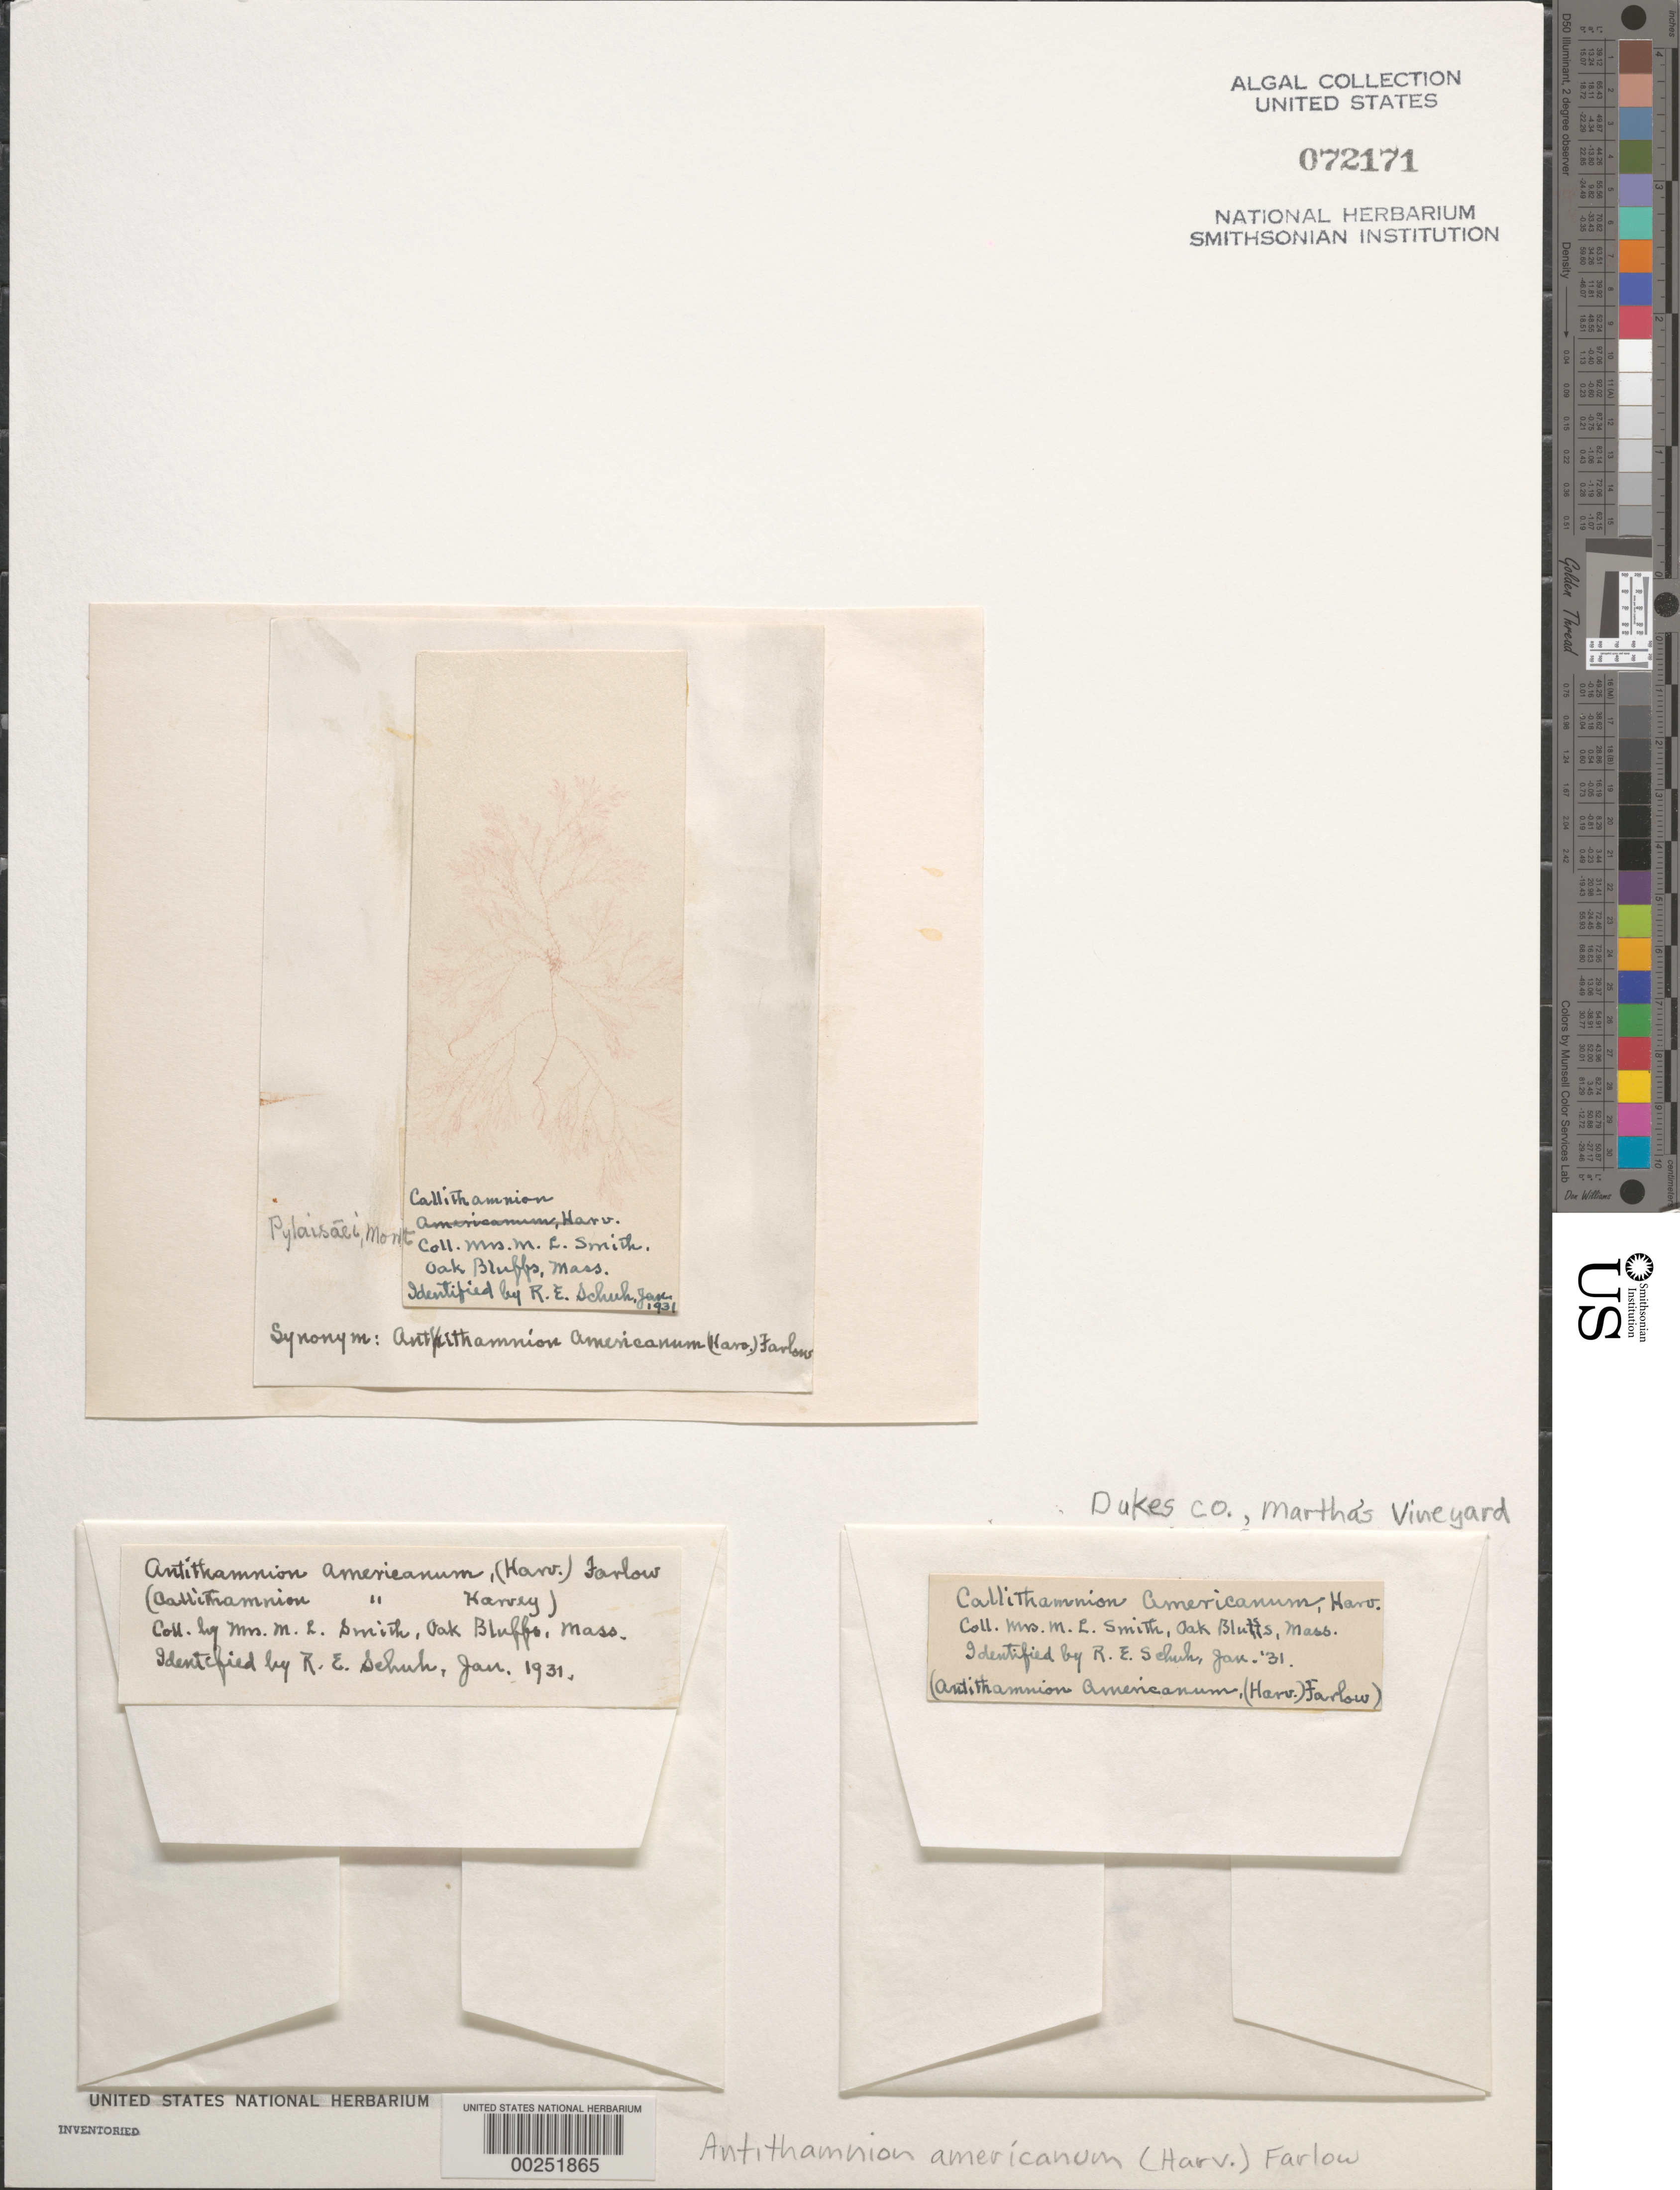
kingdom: Plantae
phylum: Rhodophyta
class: Florideophyceae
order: Ceramiales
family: Ceramiaceae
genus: Scagelia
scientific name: Scagelia americana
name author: (Harv.) A. Athanasiadis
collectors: M. Smith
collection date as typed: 19--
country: United States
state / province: Massachusetts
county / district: Dukes County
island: Martha's Vineyard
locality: Oak Bluffs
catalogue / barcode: US 72171